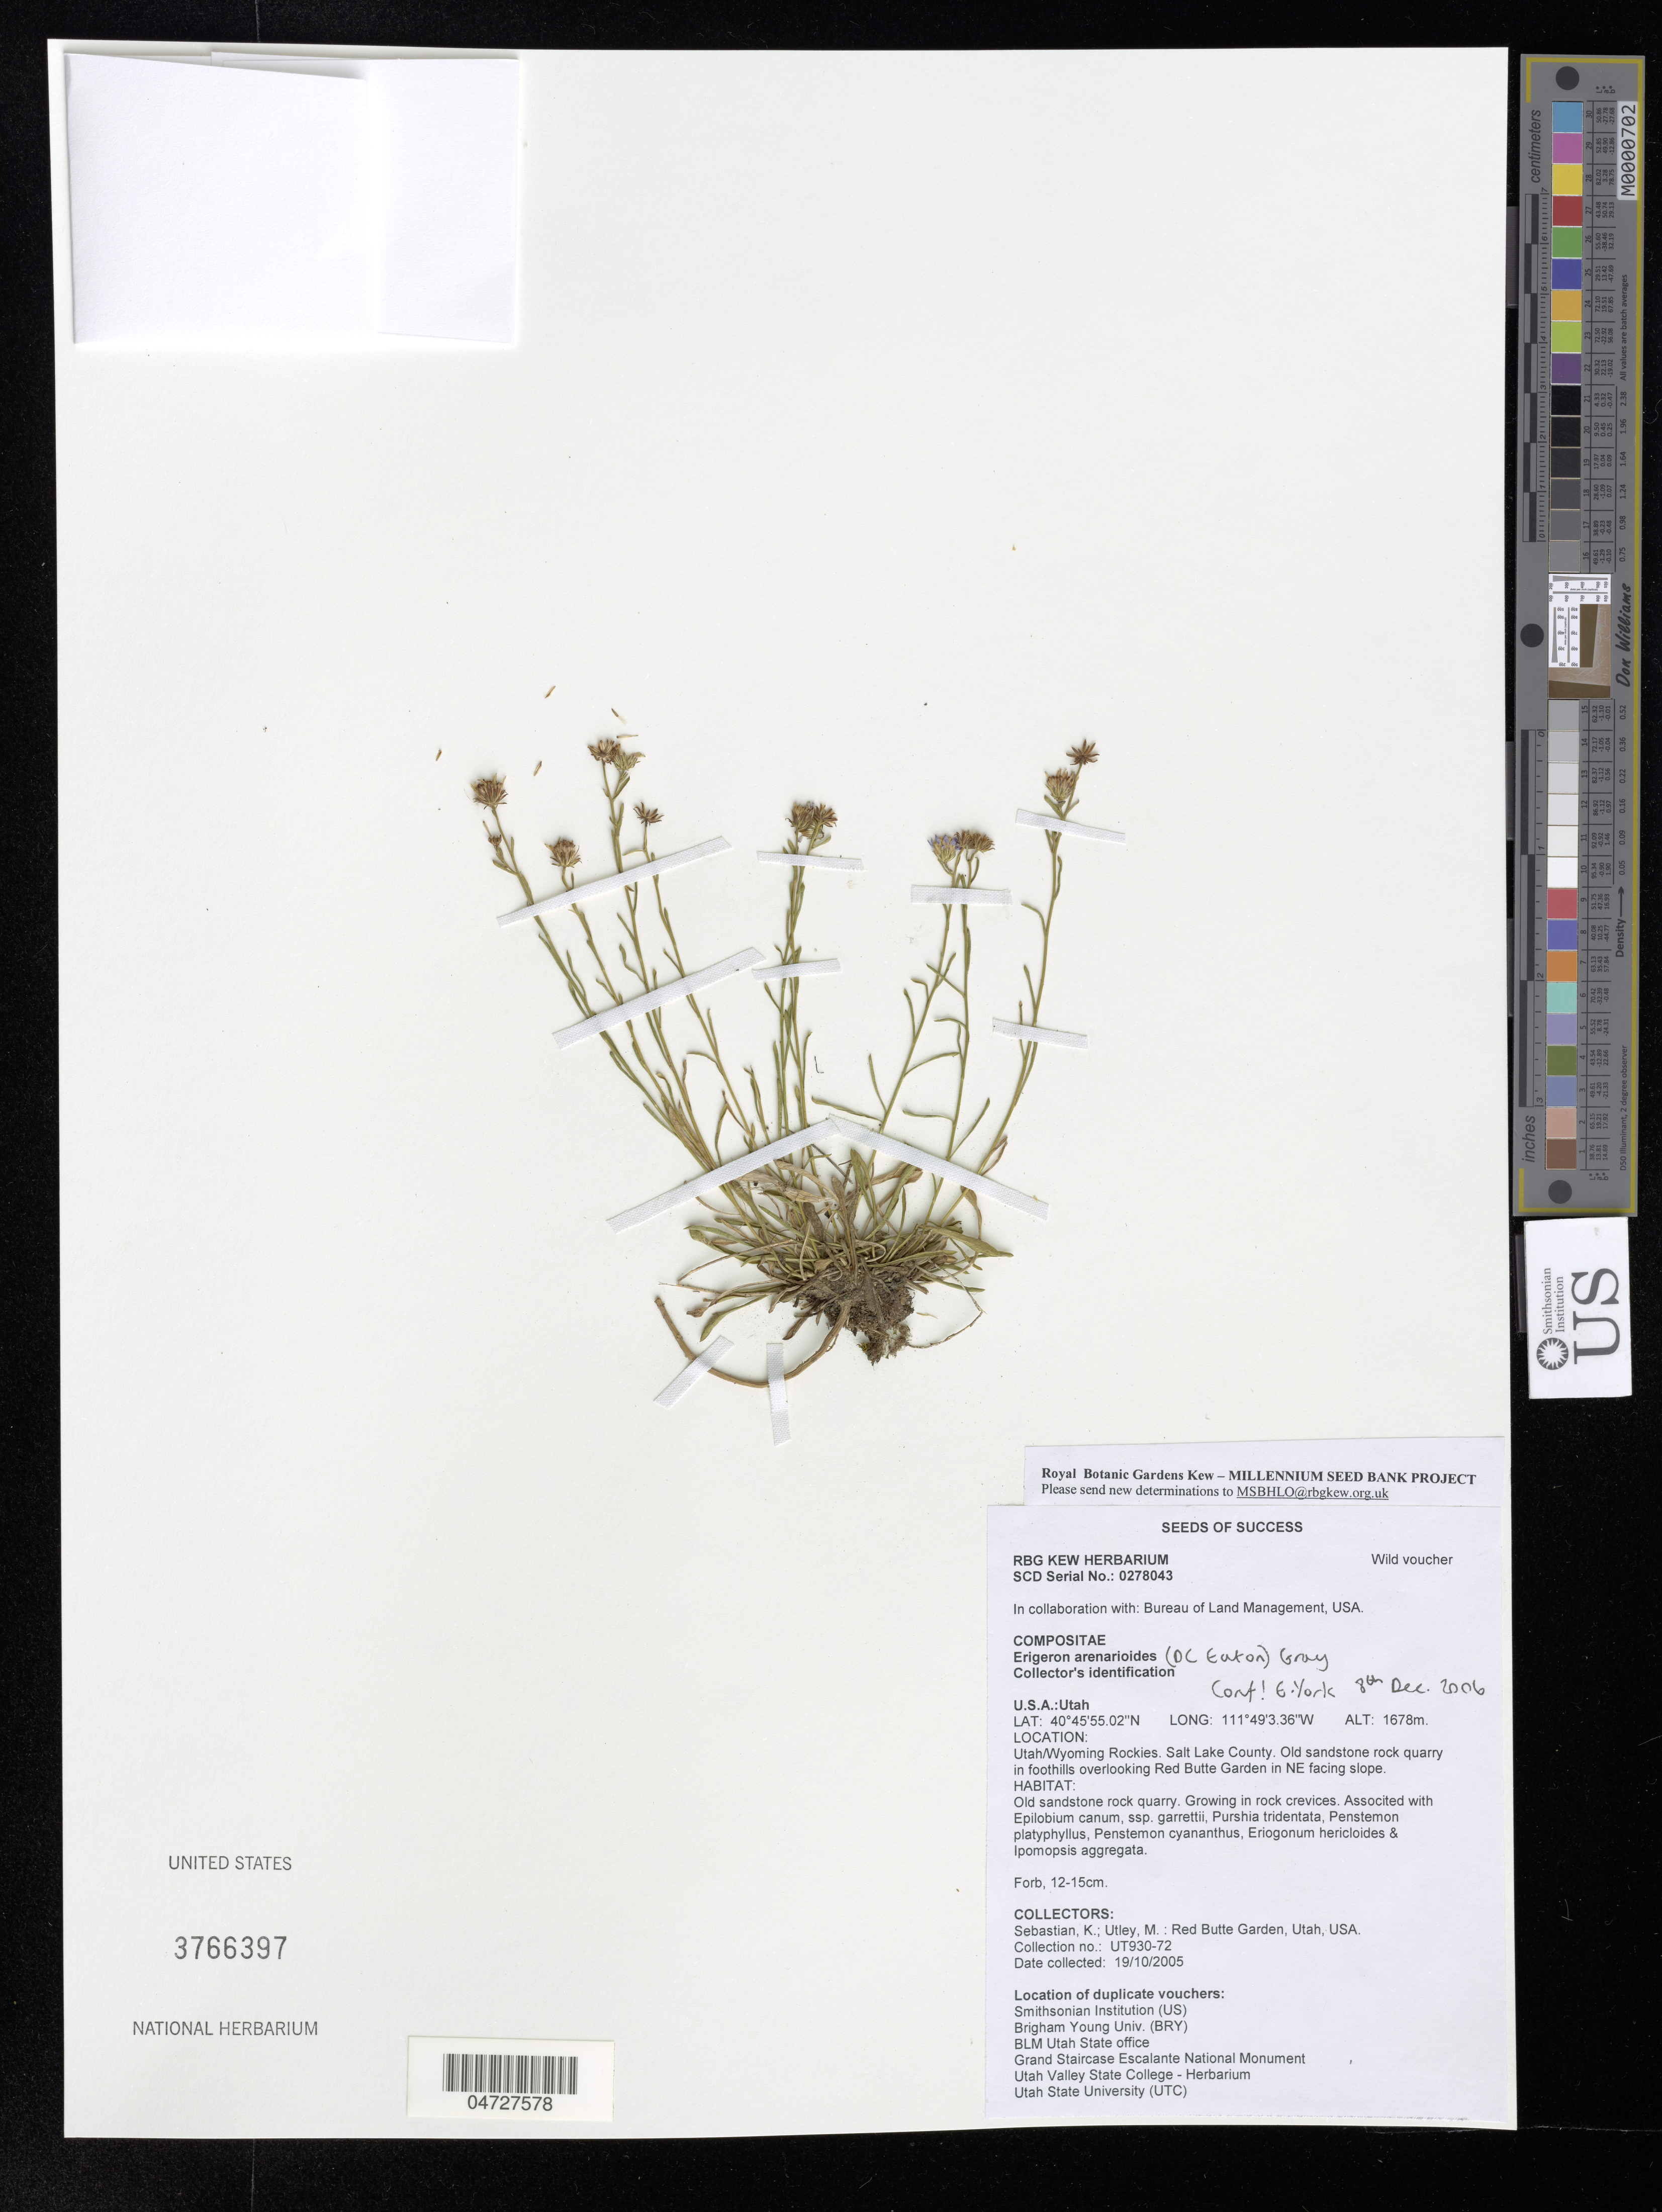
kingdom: Plantae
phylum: Tracheophyta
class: Magnoliopsida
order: Asterales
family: Asteraceae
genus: Erigeron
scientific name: Erigeron arenarioides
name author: (D.C. Eaton) Rydb.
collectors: K. Sebastian & M. Utley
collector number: UT930-72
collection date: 2005-10-19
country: United States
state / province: Utah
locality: Utah/Wryoming Rockies. Salt Lake County. Old sandstone rock quarry in foothills overlooking Red Butte Garden in NE facing slope.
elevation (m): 1678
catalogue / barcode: US 3766397